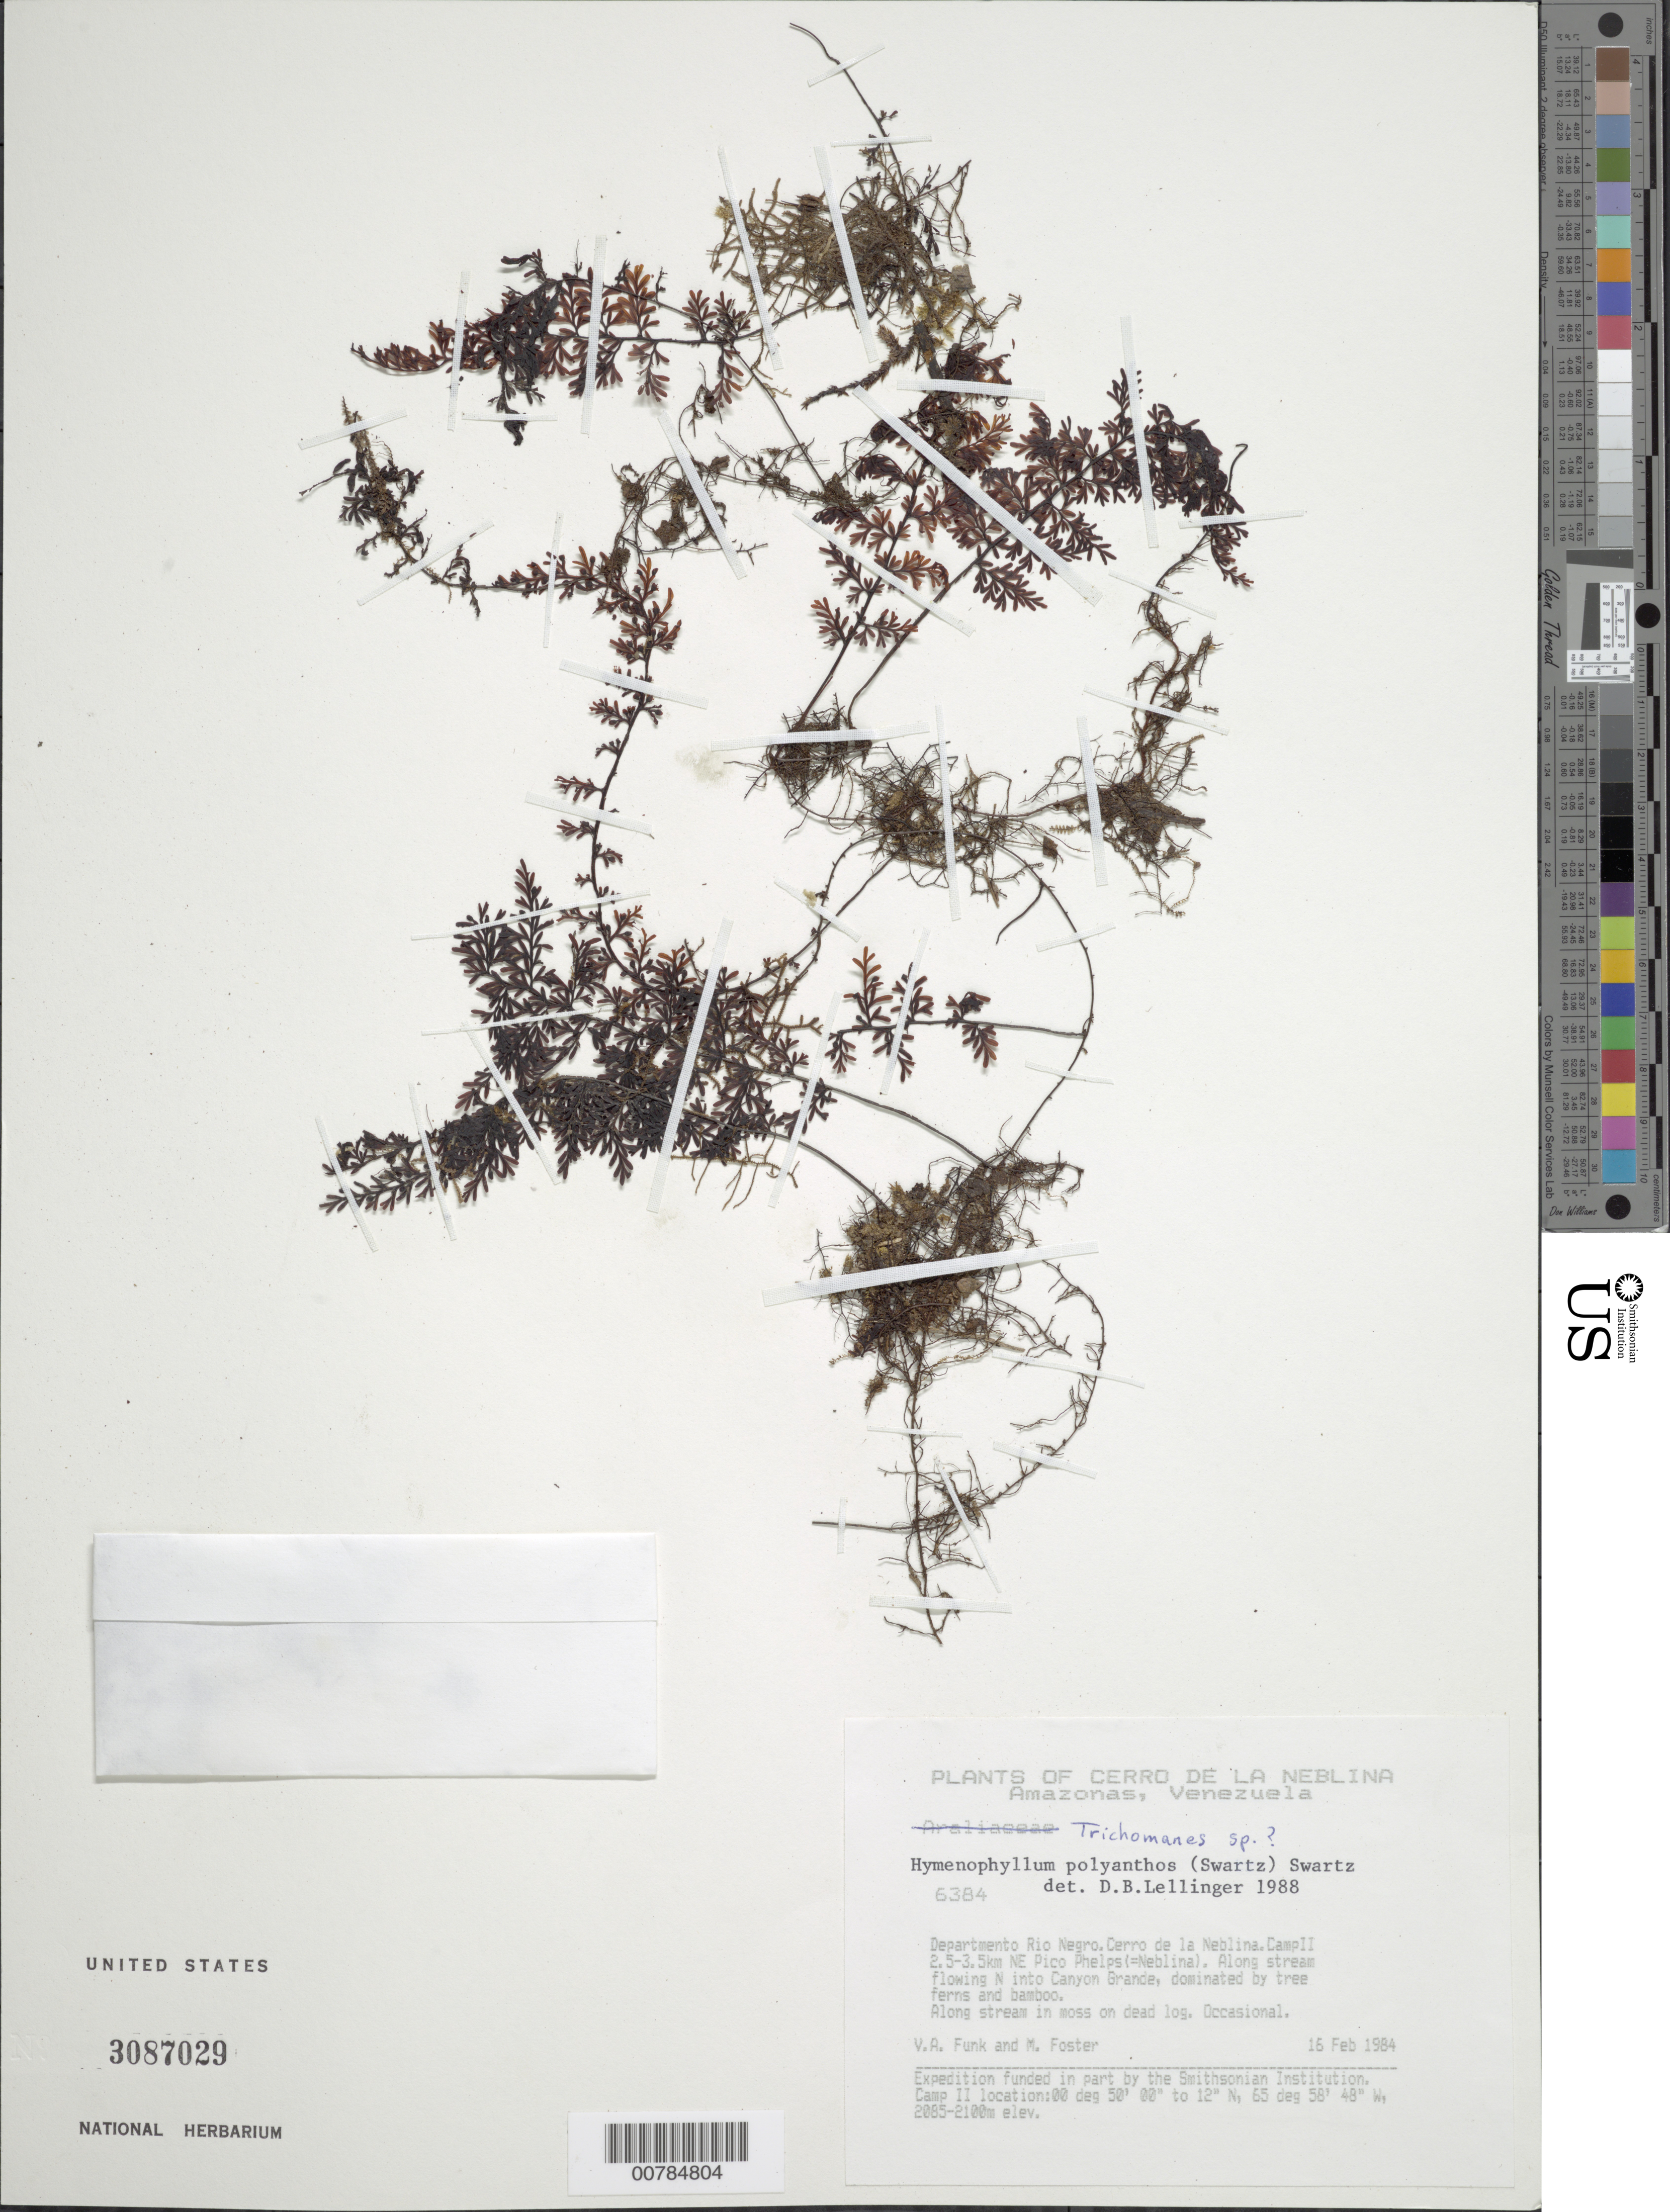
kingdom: Plantae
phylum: Tracheophyta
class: Polypodiopsida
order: Hymenophyllales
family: Hymenophyllaceae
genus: Hymenophyllum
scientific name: Hymenophyllum polyanthos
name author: (Sw.) Sw.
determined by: Lellinger, David B., (BOT), Smithsonian Institution - National Museum of Natural History (UNITED STATES)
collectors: V. Funk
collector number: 6384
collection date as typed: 16-Feb-84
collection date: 1984-02-16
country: Venezuela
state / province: Amazonas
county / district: Río Negro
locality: Cerro de la Neblina, Camp II 2.5-3.5 km NE Pico Phelps (=Neblina)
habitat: Along stream in moss on dead log, area dominated by tree ferns and bamboo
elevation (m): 2085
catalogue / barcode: US 3087029